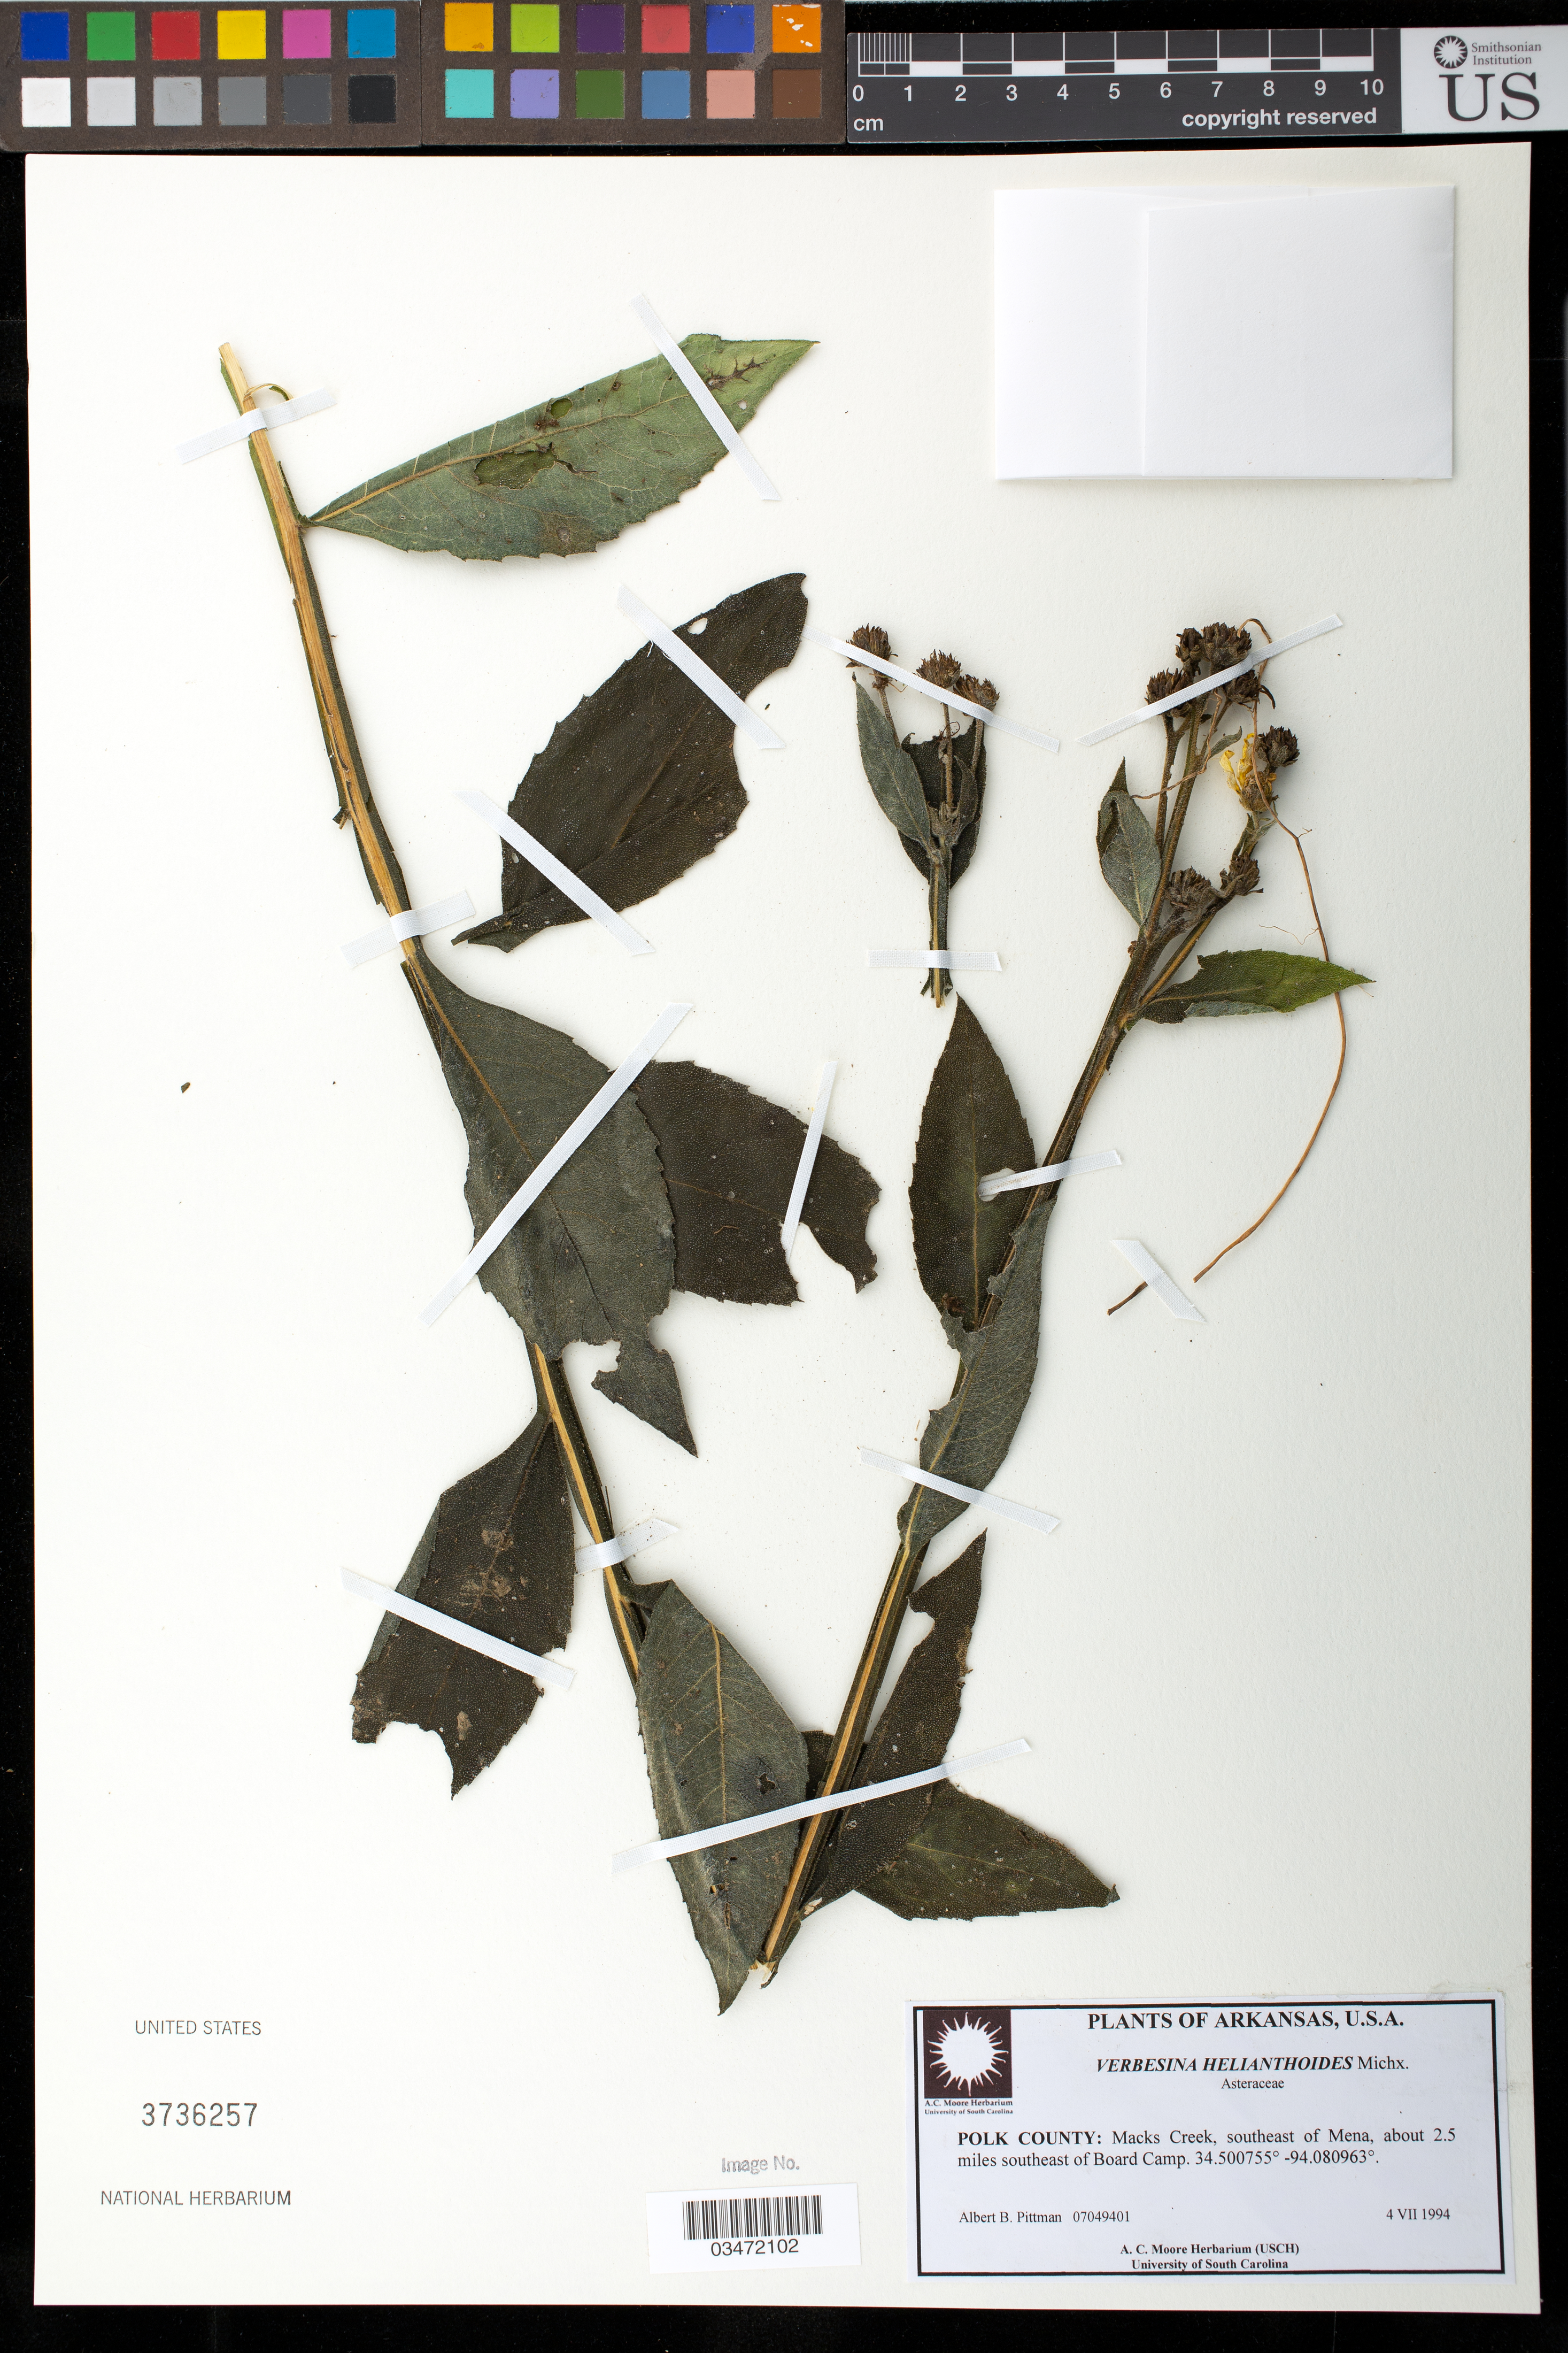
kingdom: Plantae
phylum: Tracheophyta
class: Magnoliopsida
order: Asterales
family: Asteraceae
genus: Verbesina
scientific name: Verbesina helianthoides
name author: Hook. & Arn. in Hook.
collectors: A. B. Pittman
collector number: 7049401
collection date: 1994-07-04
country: United States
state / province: Arkansas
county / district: Polk County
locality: Macks Creek, SE of Mena, about 2.5 miles SE of Board Camp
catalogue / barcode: US 3736257